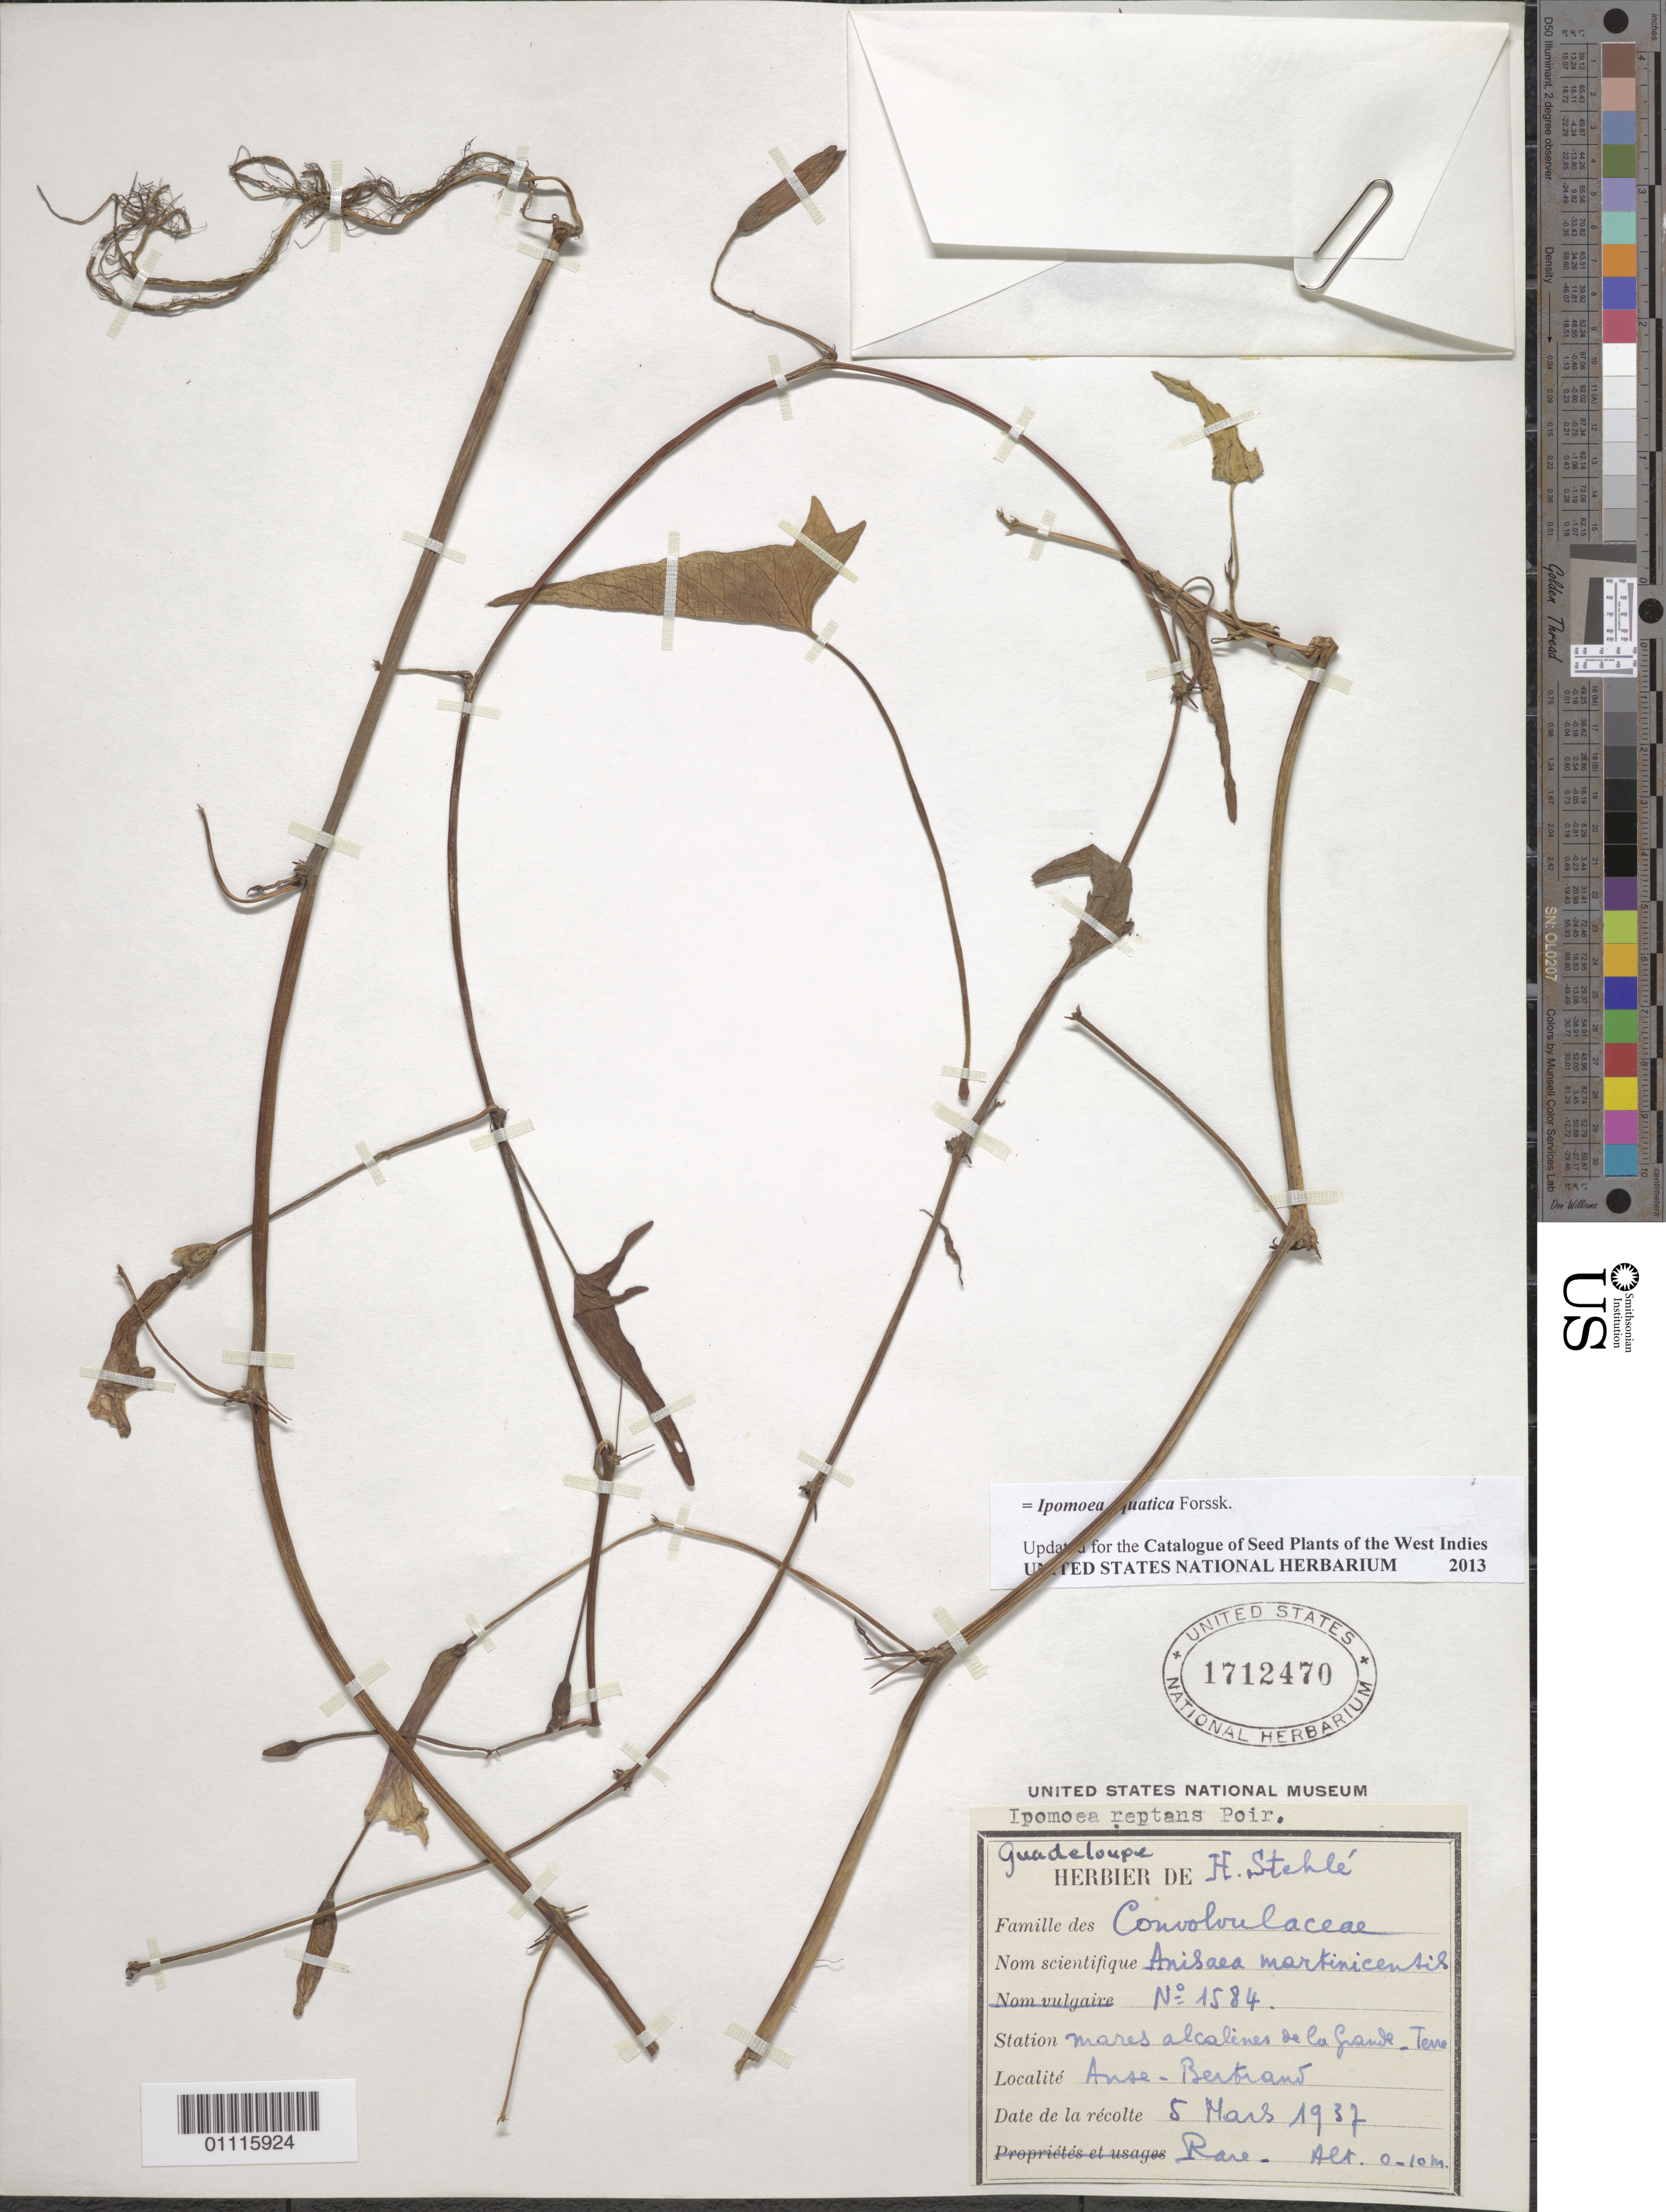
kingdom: Plantae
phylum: Tracheophyta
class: Magnoliopsida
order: Solanales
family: Convolvulaceae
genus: Ipomoea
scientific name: Ipomoea aquatica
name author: Forssk.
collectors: H. Stehlé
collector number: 1584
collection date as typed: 05 Mar 1937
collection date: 1937-03-05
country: Guadeloupe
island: Grande Terre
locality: Mares alcalienes de la Grande Terre. Anse Bertrand.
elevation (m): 0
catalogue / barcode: US 1712470